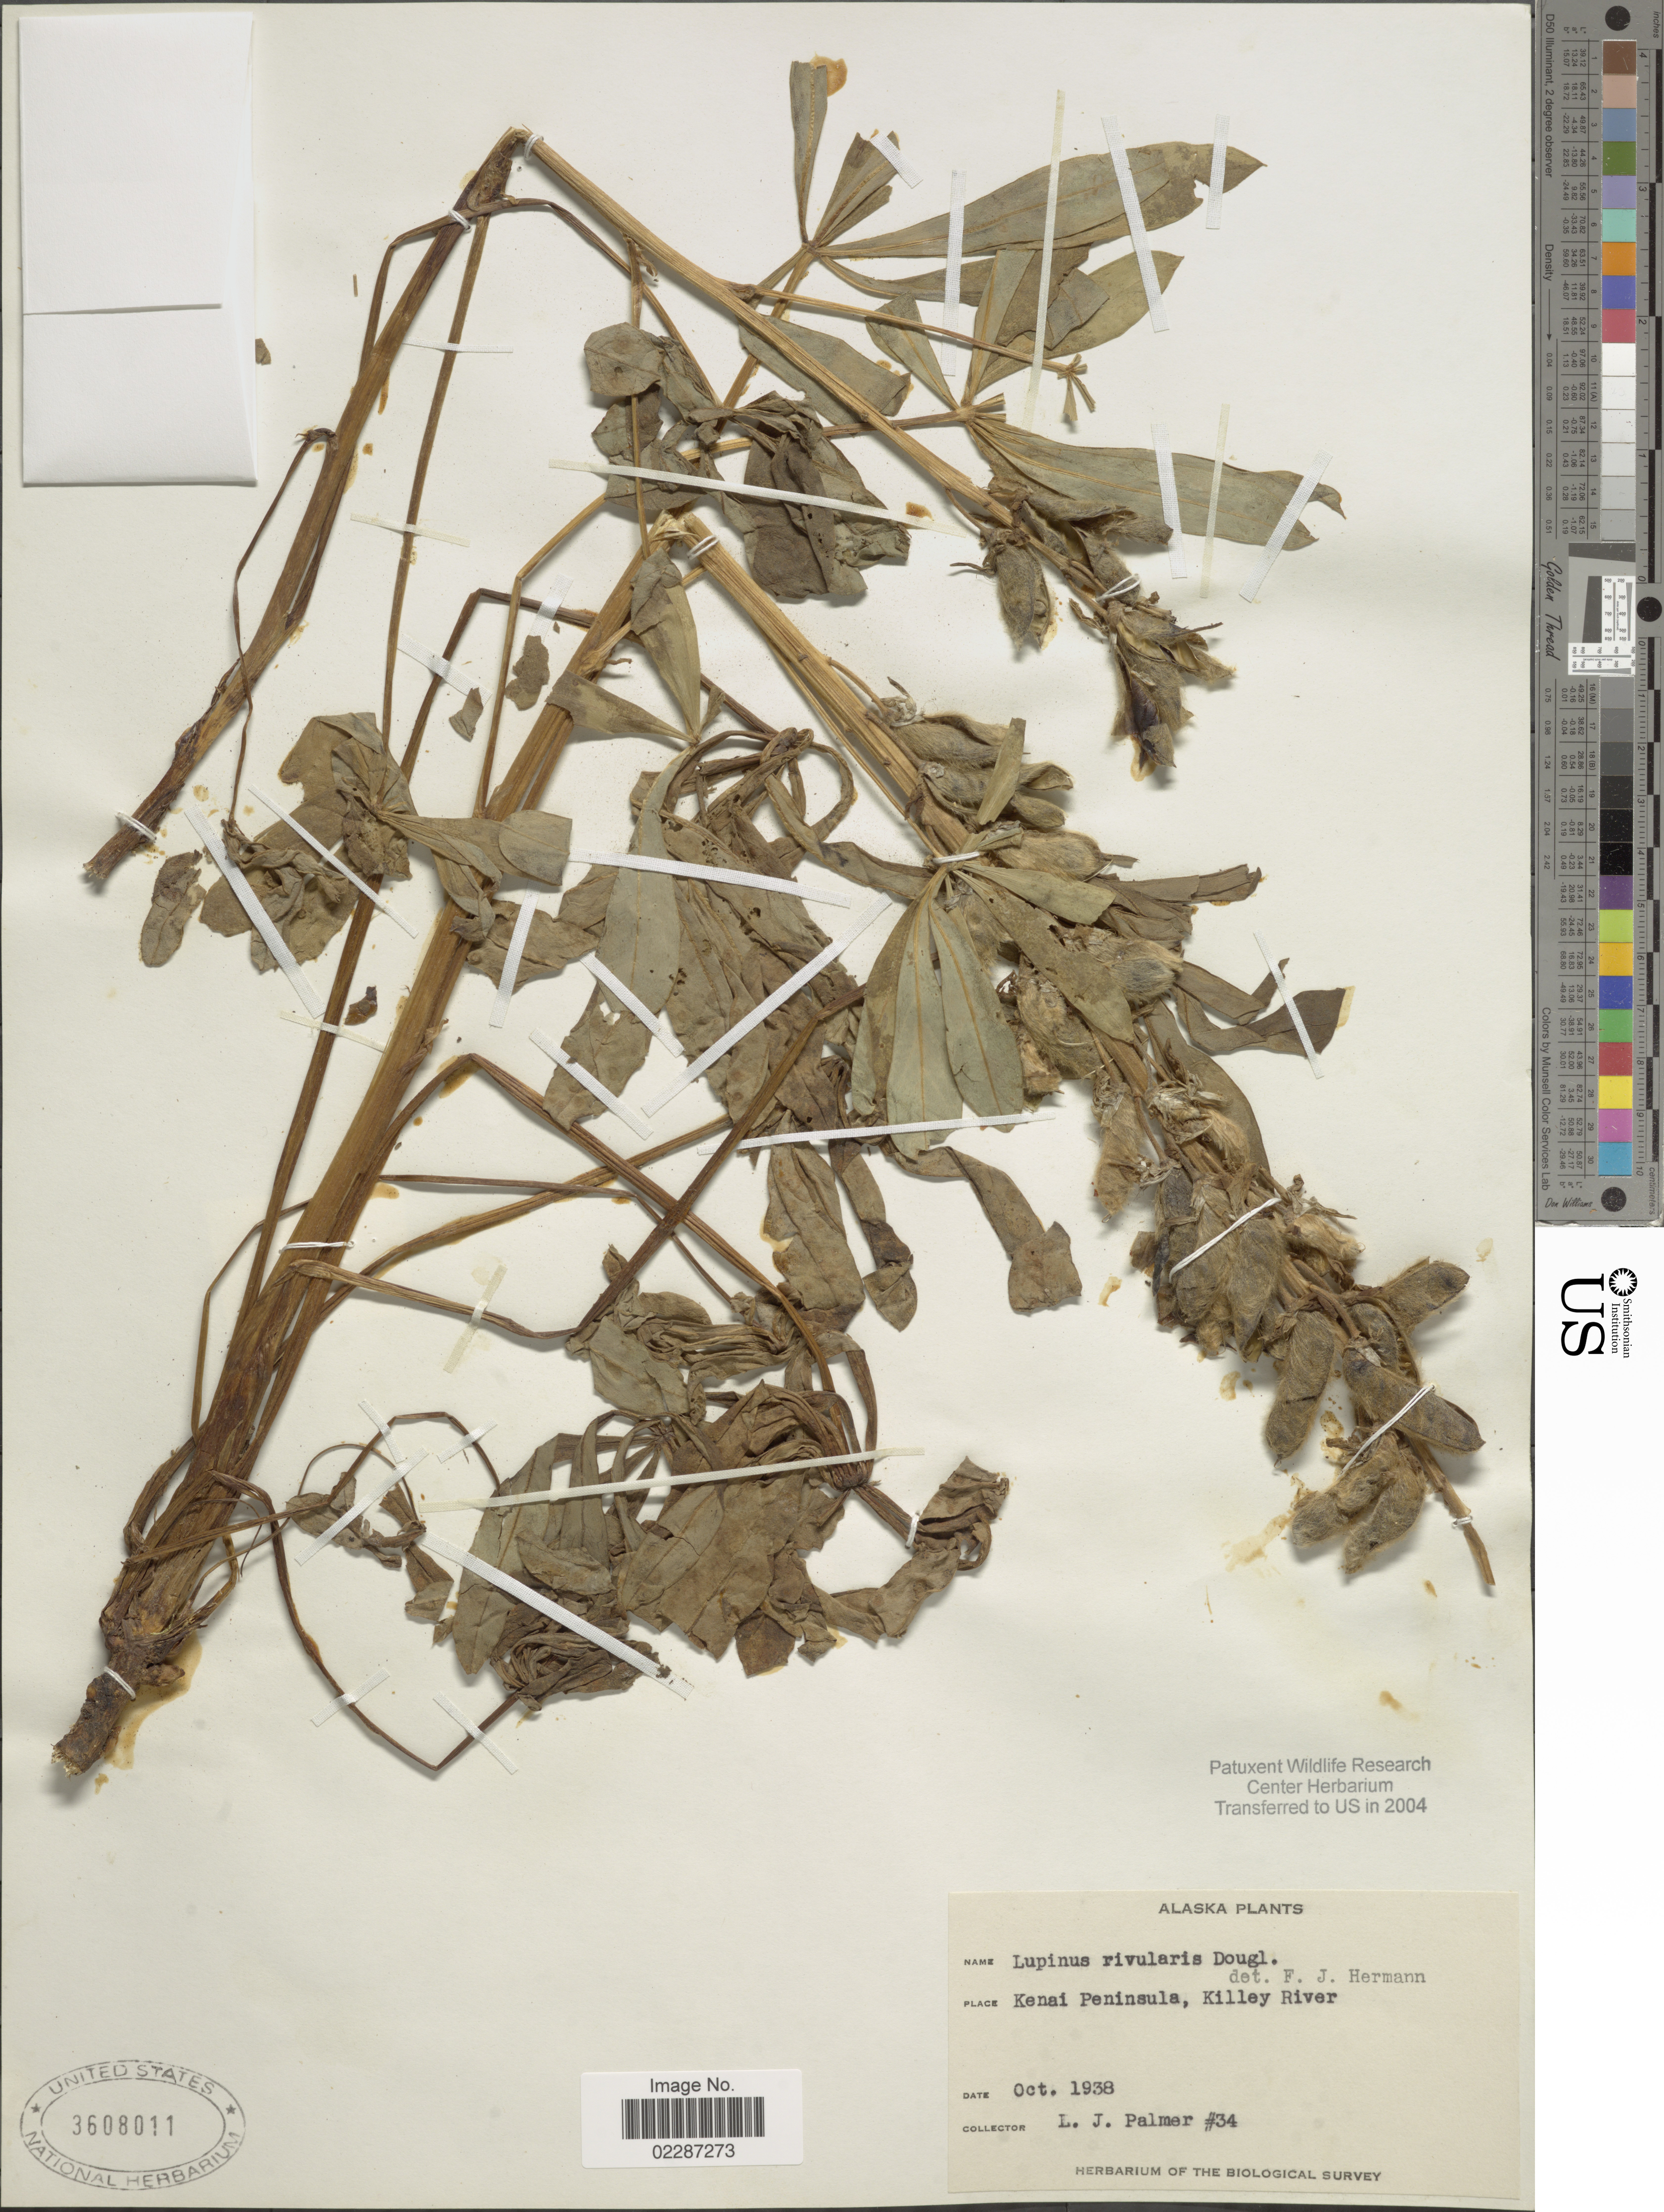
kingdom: Plantae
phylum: Tracheophyta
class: Magnoliopsida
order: Fabales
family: Fabaceae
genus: Lupinus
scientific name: Lupinus rivularis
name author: Lindl.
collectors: L. J. Palmer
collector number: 34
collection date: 1938-10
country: United States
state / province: Alaska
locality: Kenai Peninsula, Killey River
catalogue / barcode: US 3608011